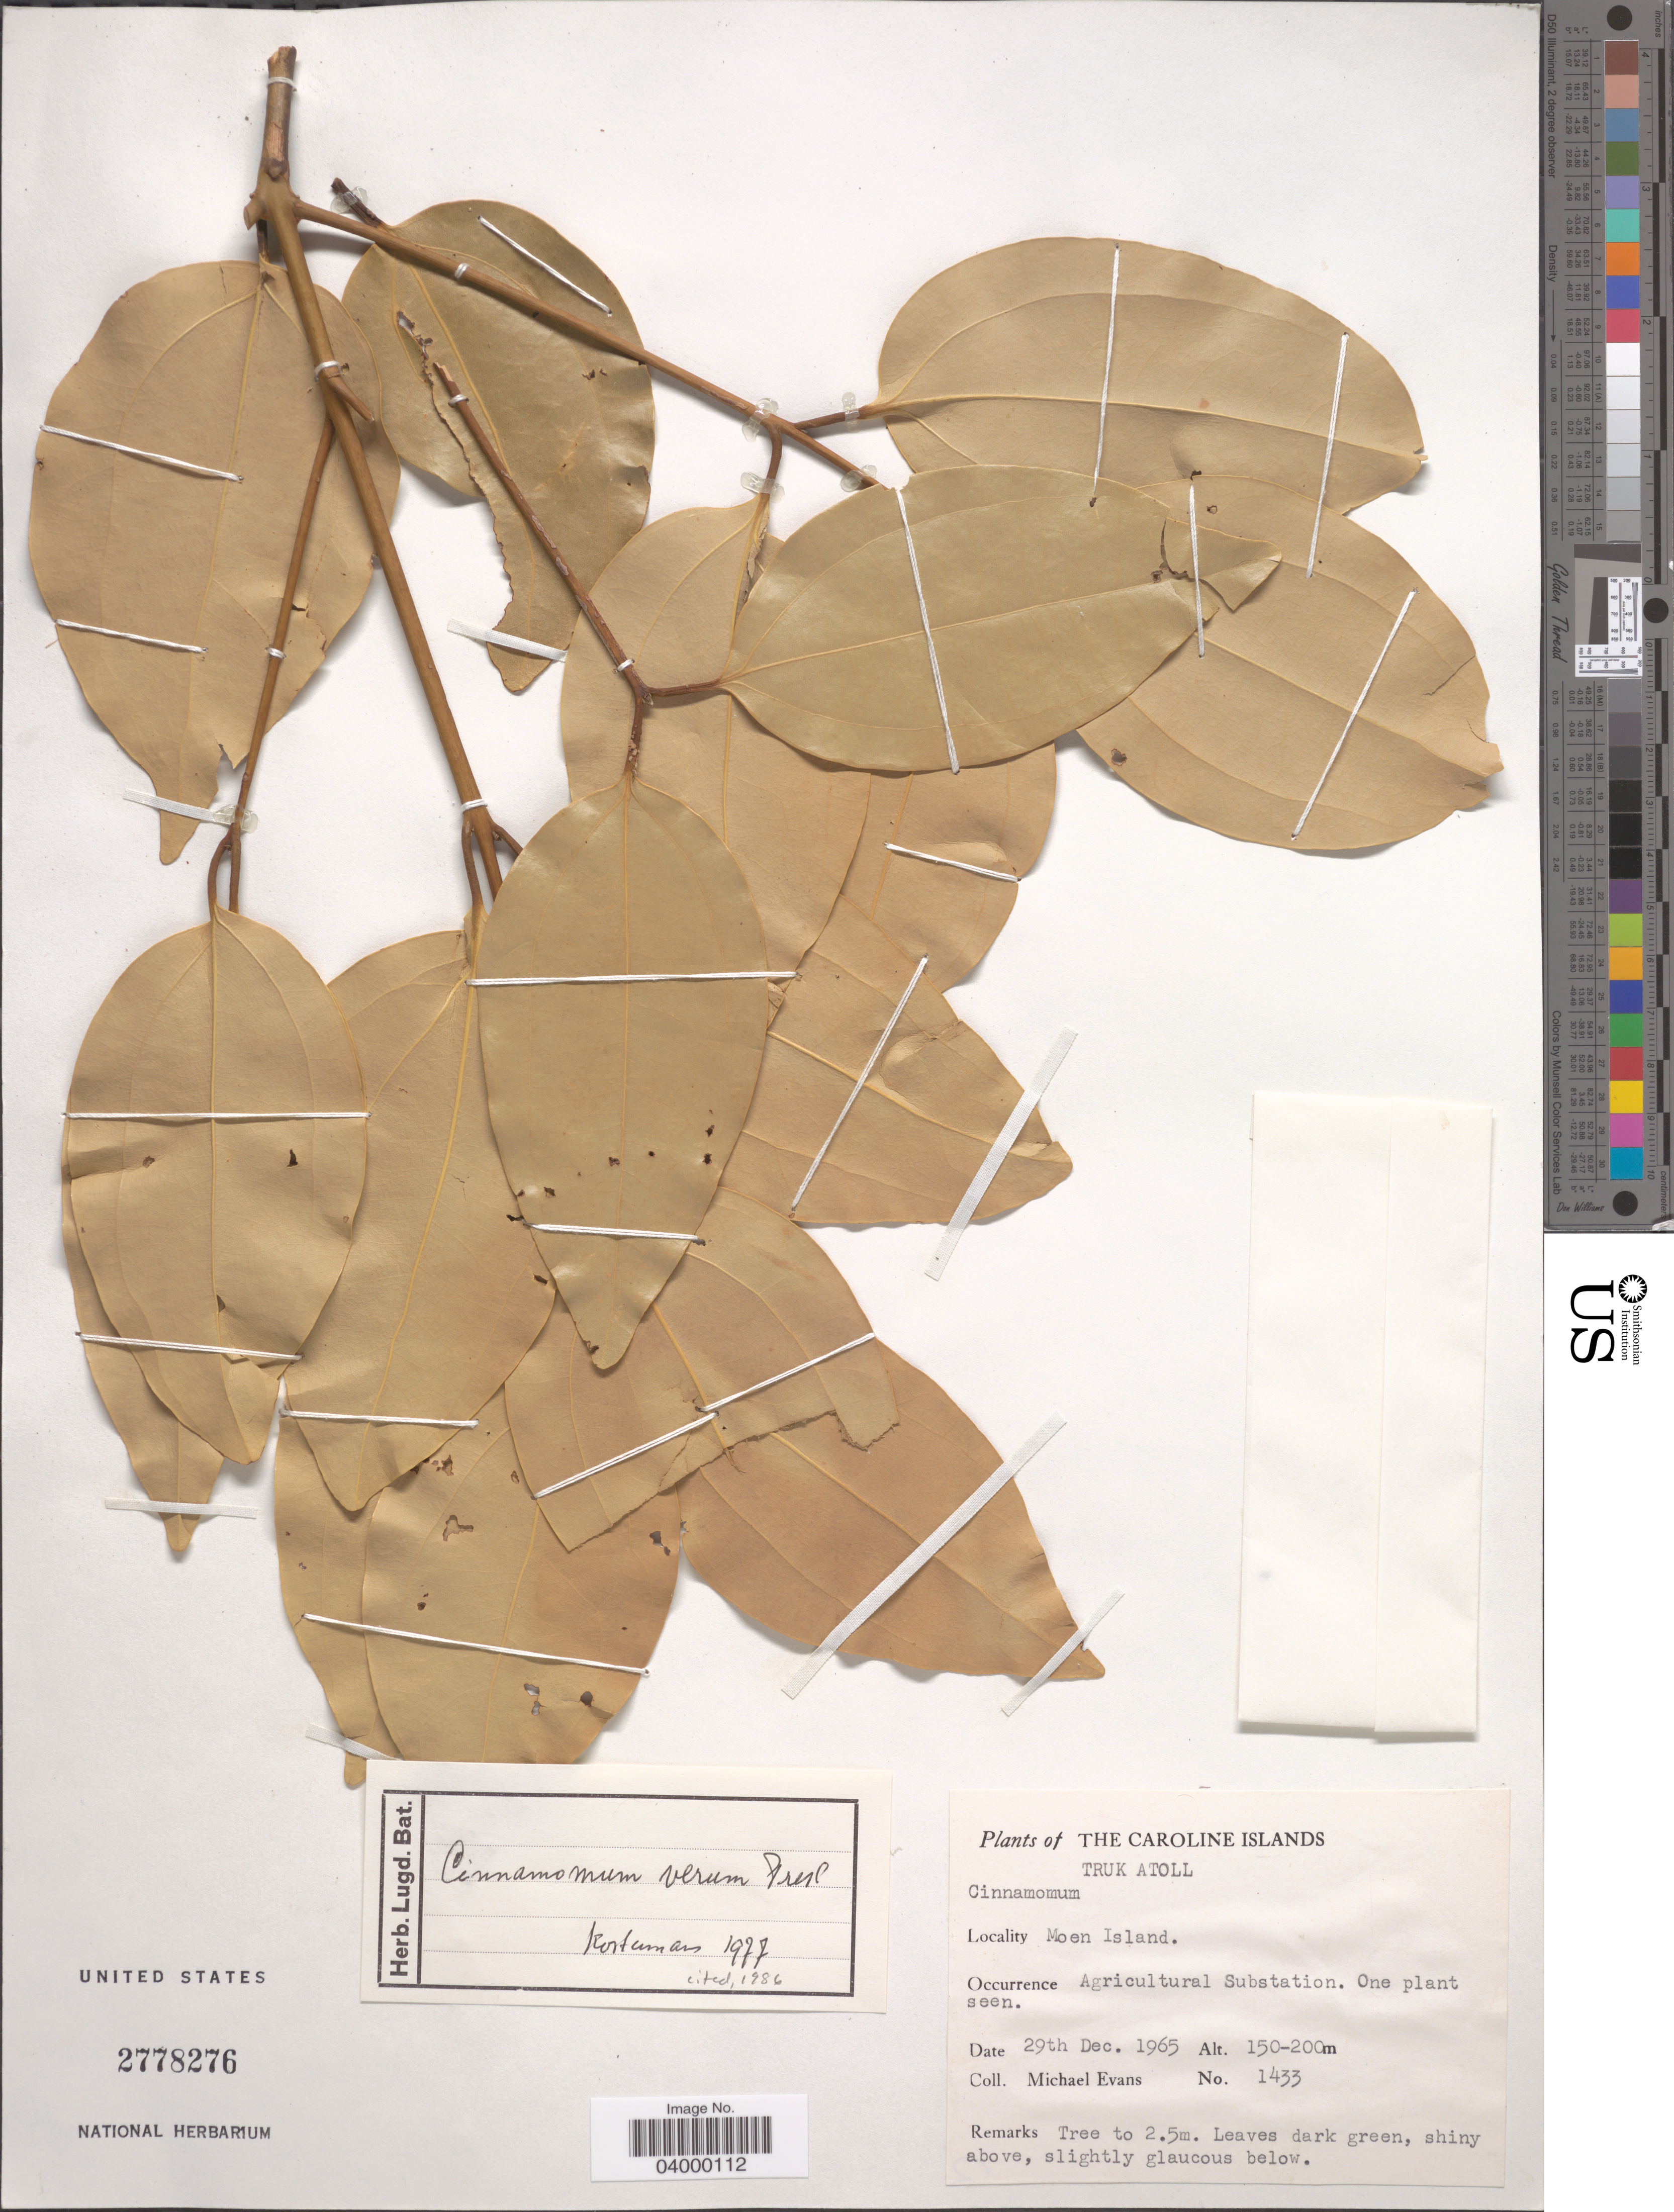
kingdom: Plantae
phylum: Tracheophyta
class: Magnoliopsida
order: Laurales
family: Lauraceae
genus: Cinnamomum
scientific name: Cinnamomum verum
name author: J. Presl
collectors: M. Evans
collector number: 1433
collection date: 1965-12-29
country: Micronesia, Federated States of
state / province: Truk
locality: The Caroline Islands. Truk Atoll. Moen Island. Agricultural Substation.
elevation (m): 150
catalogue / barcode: US 2778276